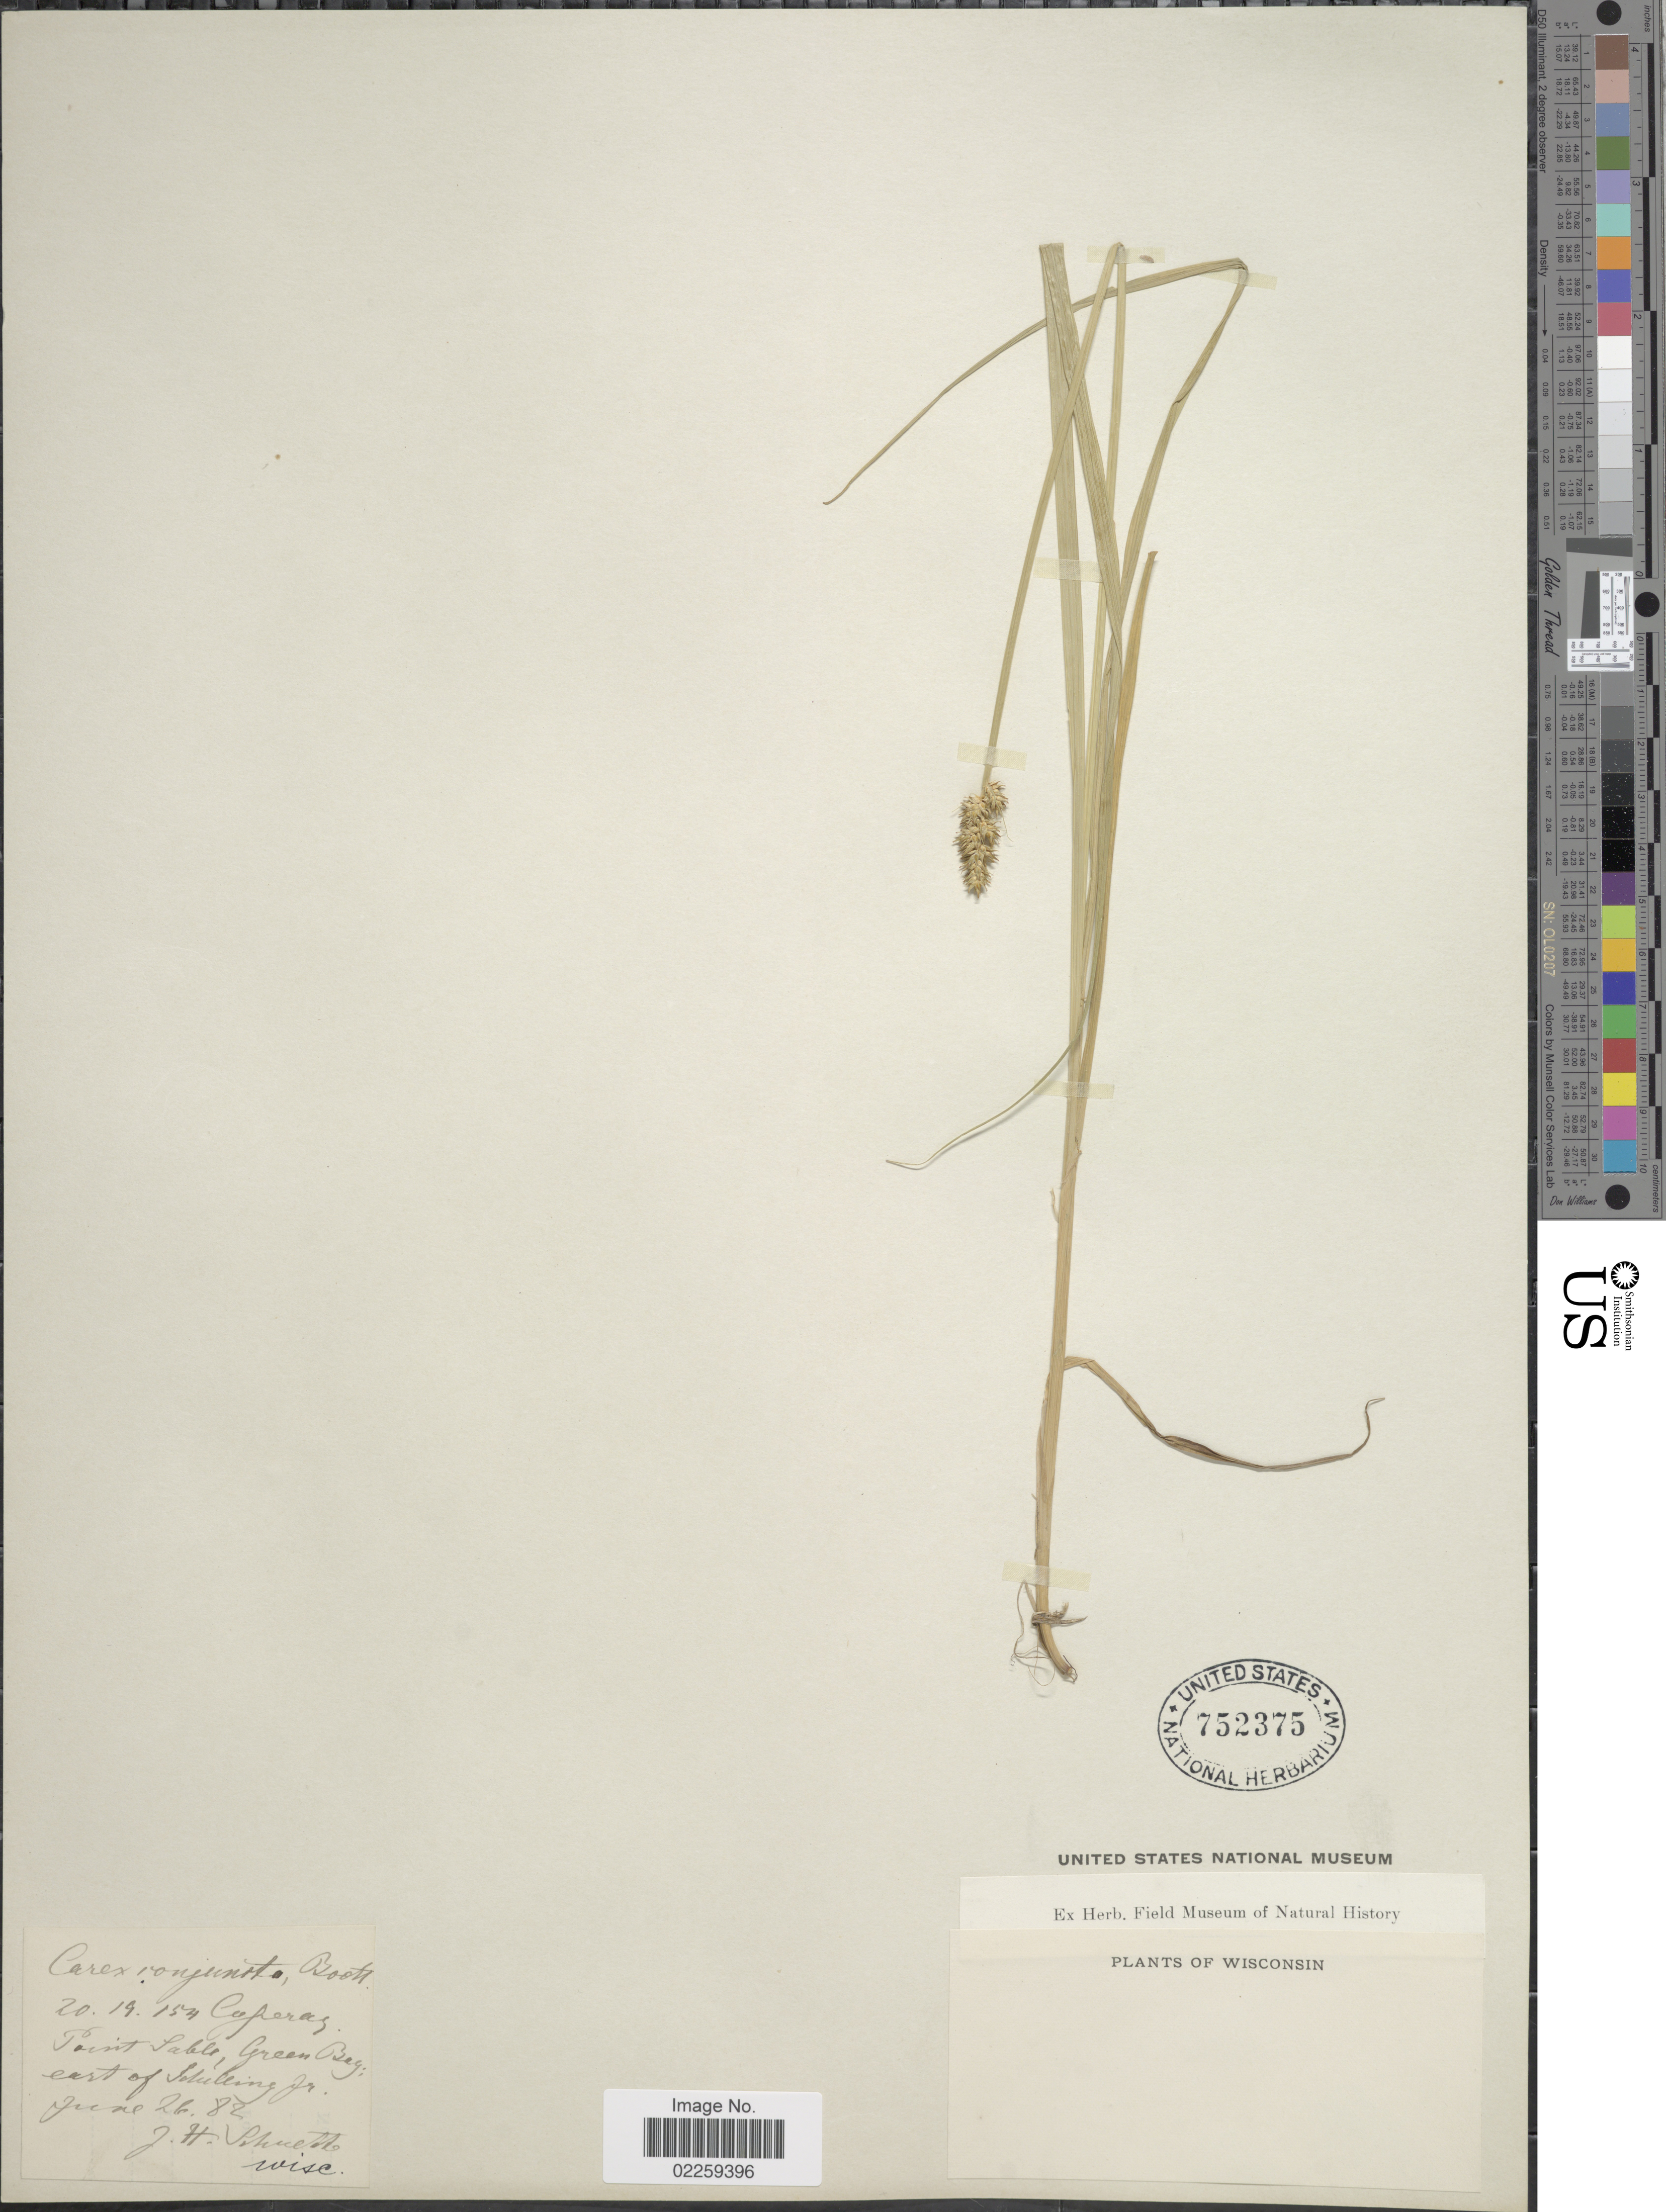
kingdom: Plantae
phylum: Tracheophyta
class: Liliopsida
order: Poales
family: Cyperaceae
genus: Carex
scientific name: Carex conjuncta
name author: Boott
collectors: J. H. Schuette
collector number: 20.19.154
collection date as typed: Transcribed d/m/y: 26/6/82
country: United States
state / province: Wisconsin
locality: Point Sable, Green Bay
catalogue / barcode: US 752375